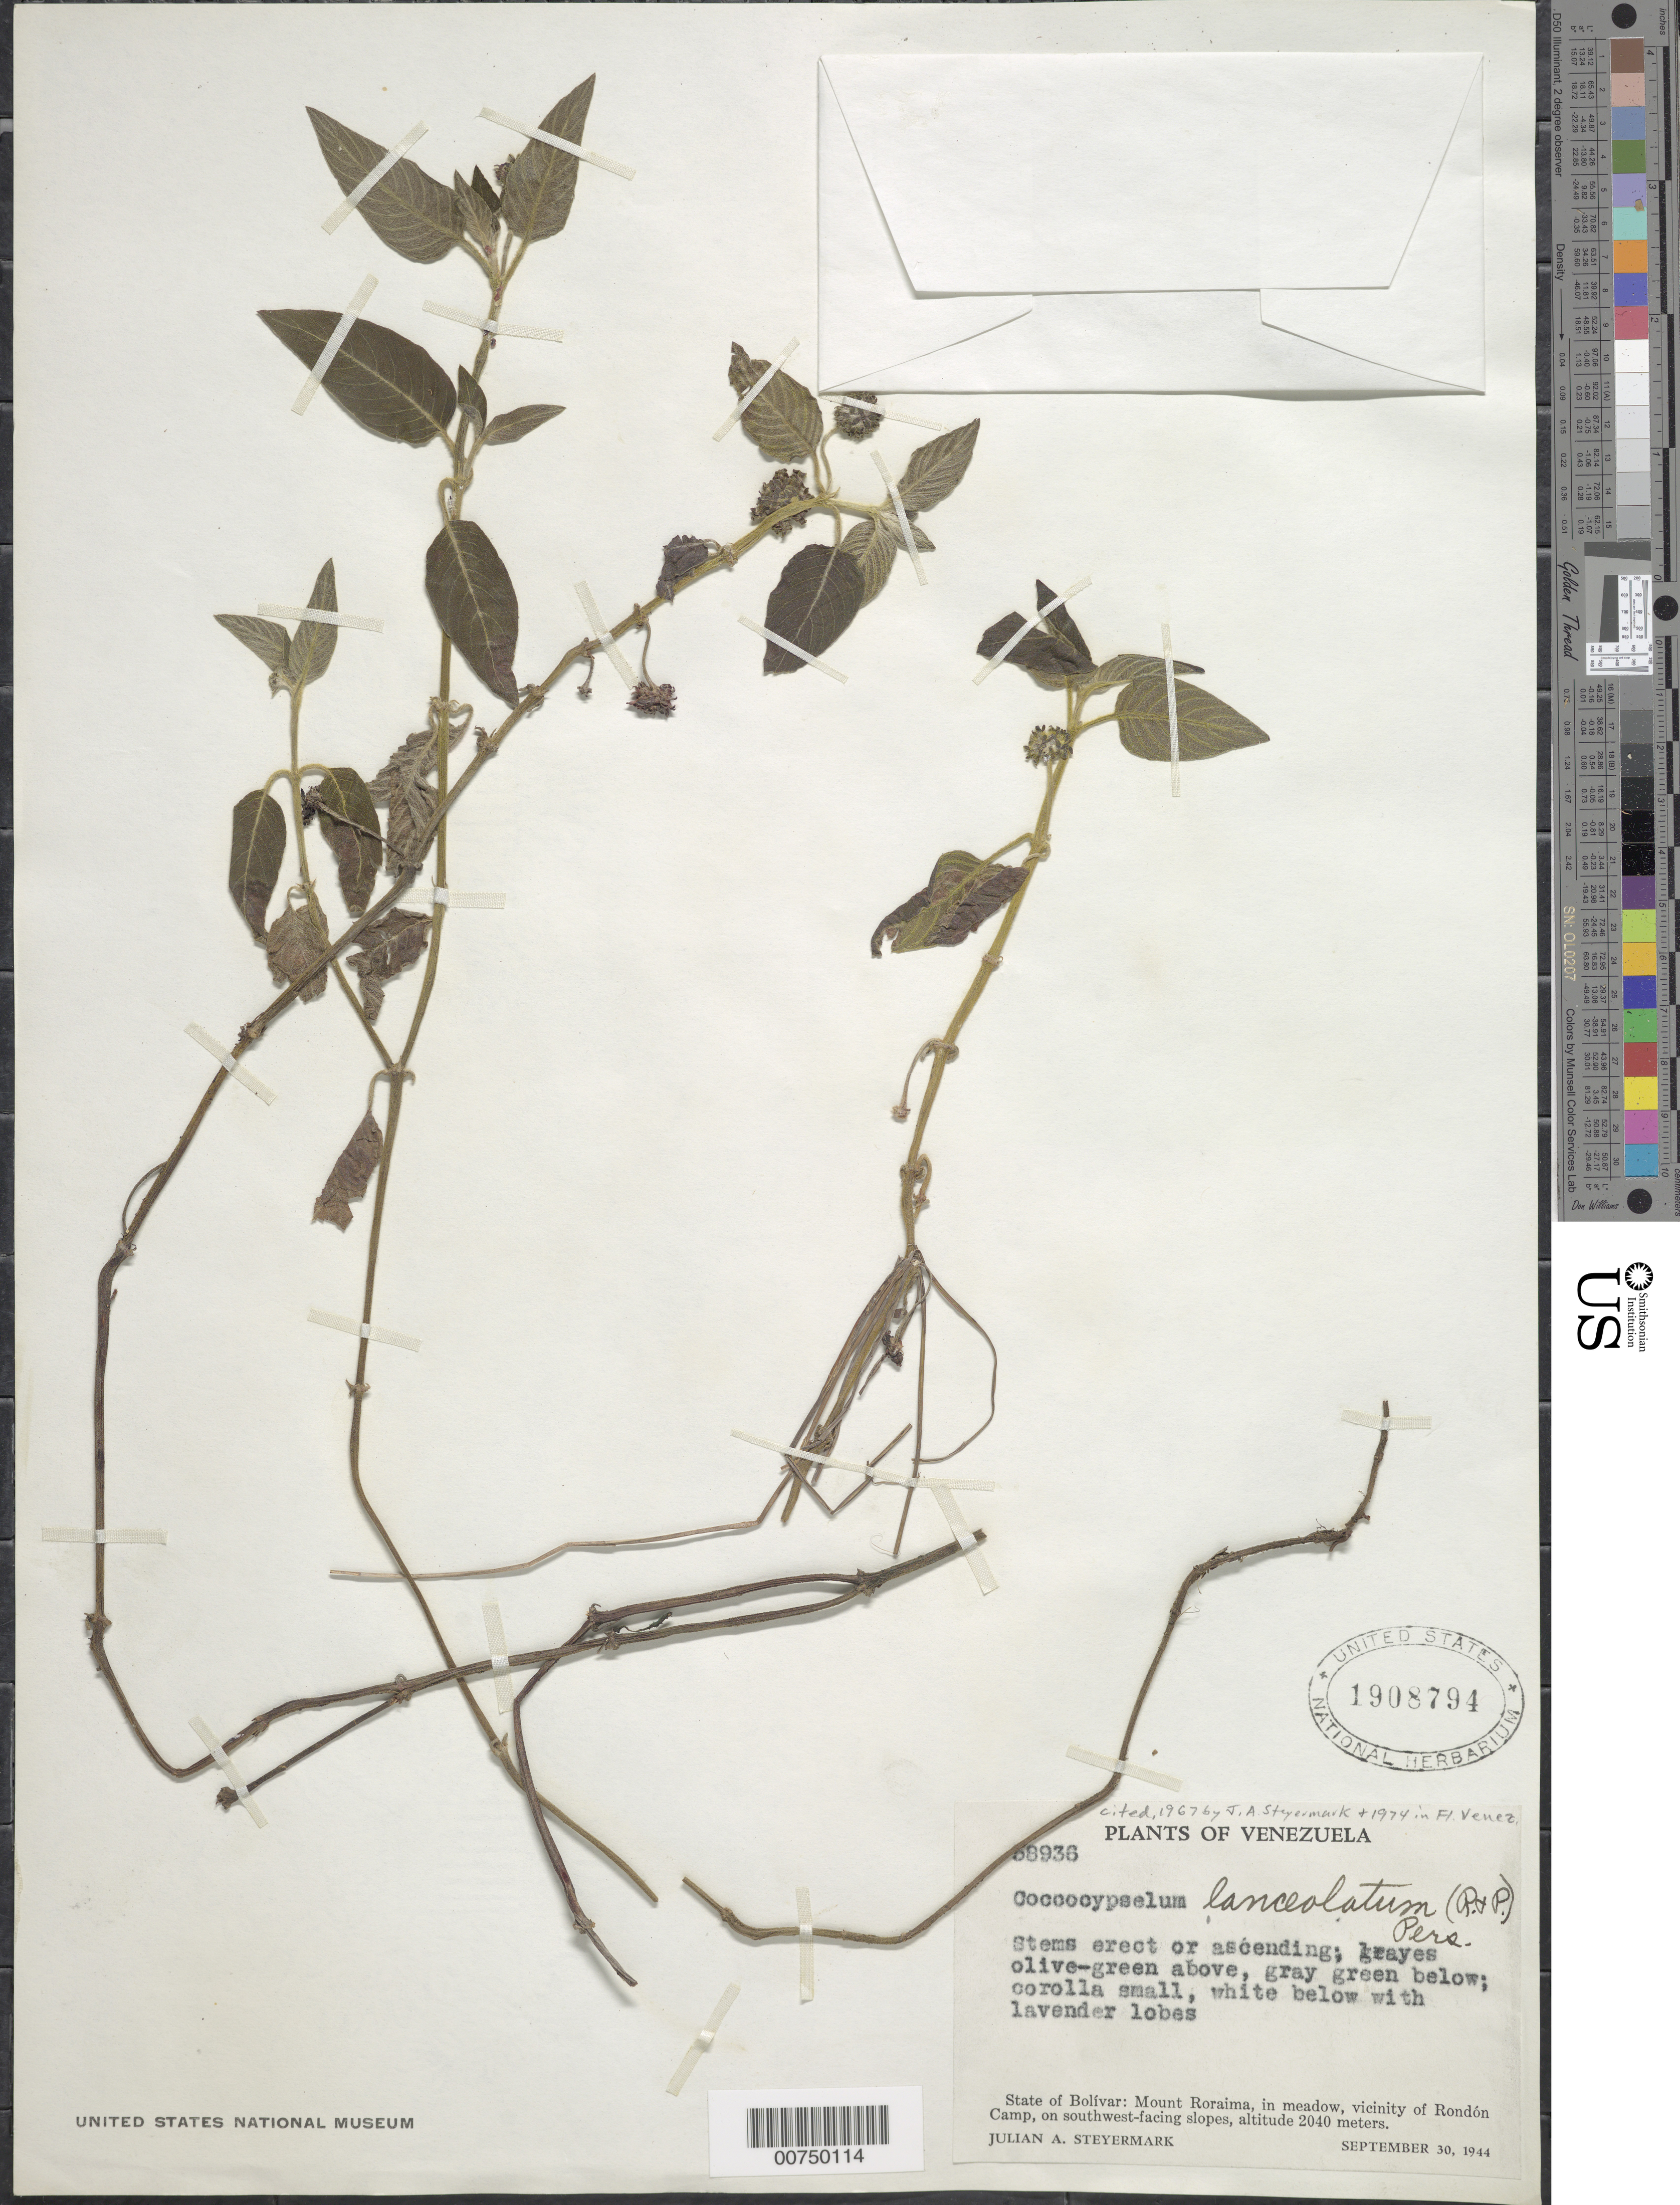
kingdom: Plantae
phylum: Tracheophyta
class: Magnoliopsida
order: Gentianales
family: Rubiaceae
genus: Coccocypselum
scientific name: Coccocypselum lanceolatum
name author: (Ruiz & Pav.) Pers.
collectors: J. Steyermark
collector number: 58936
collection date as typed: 30-Sep-44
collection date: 1944-09-30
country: Venezuela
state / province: Bolívar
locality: Mt. Roraima, Rondón Camp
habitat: Meadow, on SW-facing slopes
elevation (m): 2040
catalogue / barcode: US 1908794